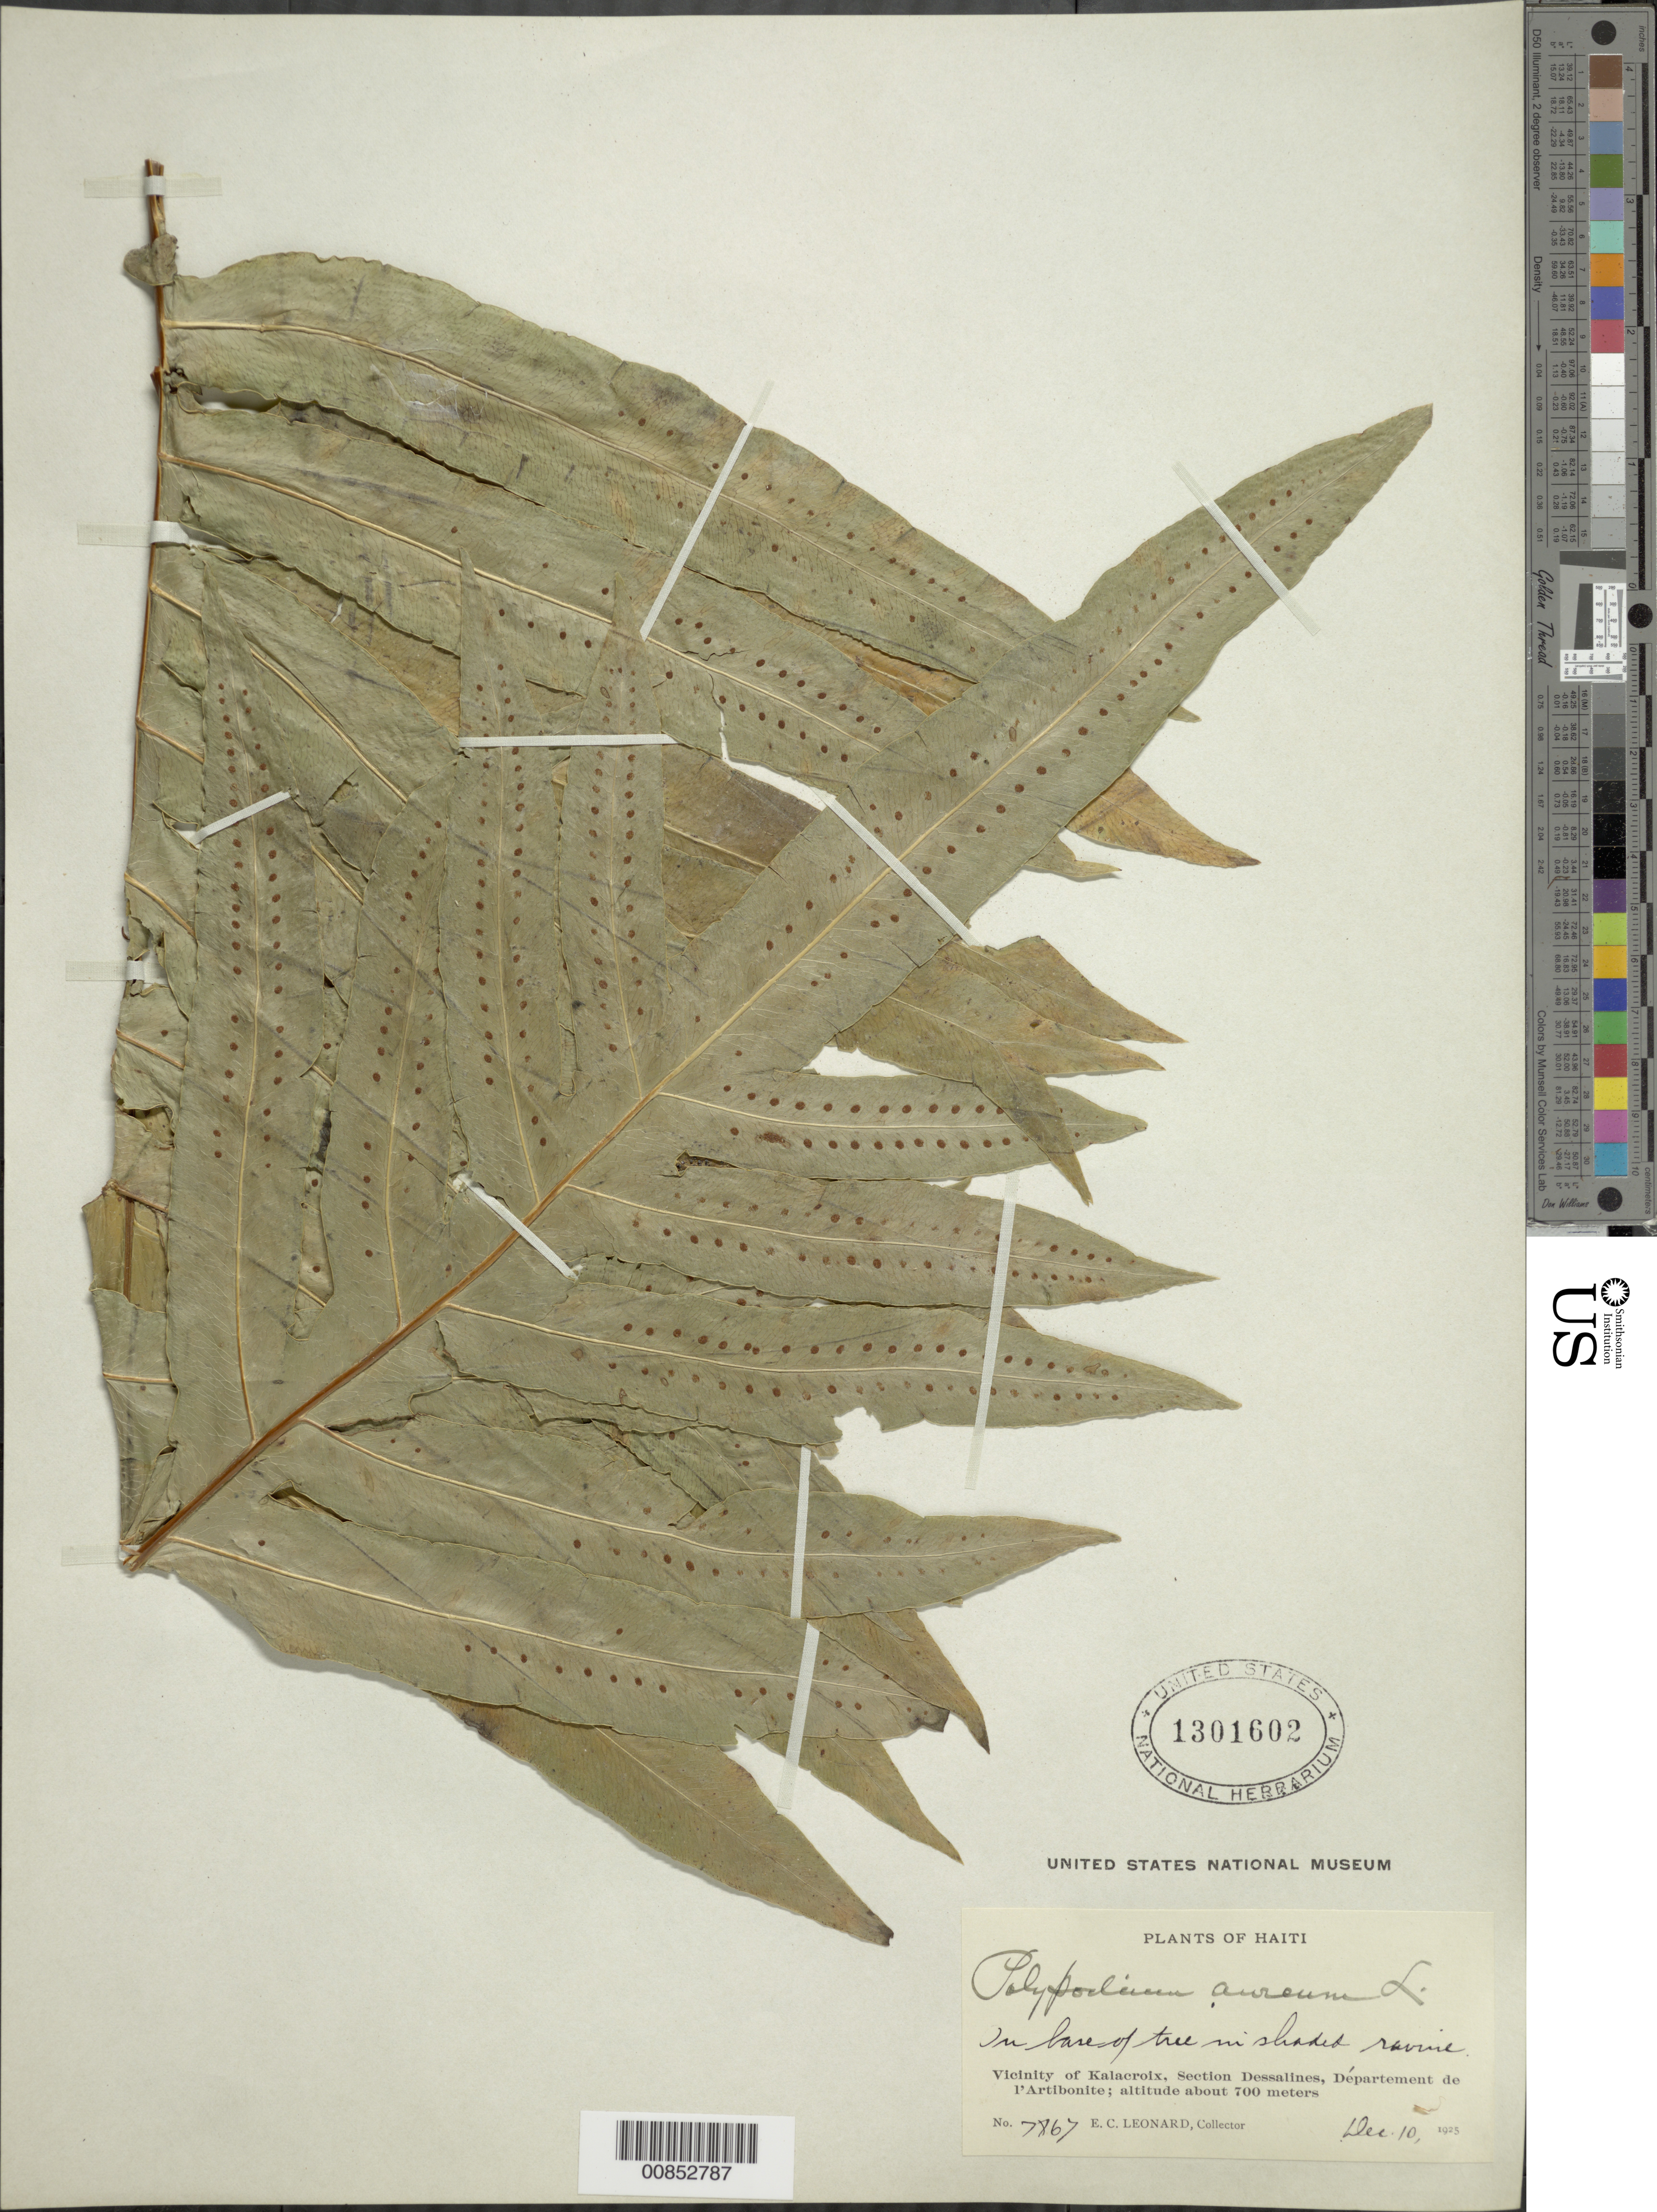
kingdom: Plantae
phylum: Tracheophyta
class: Polypodiopsida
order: Polypodiales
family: Polypodiaceae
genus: Phlebodium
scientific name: Phlebodium aureum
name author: (L.) J. Sm.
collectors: E. C. Leonard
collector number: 7867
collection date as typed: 10 Dec 1925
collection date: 1925-12-10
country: Haiti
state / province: Artibonite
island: Hispaniola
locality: Sect. Dessalines, vicinity Kalacroix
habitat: Shaded ravine, in large tree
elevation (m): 700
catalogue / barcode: US 1301602